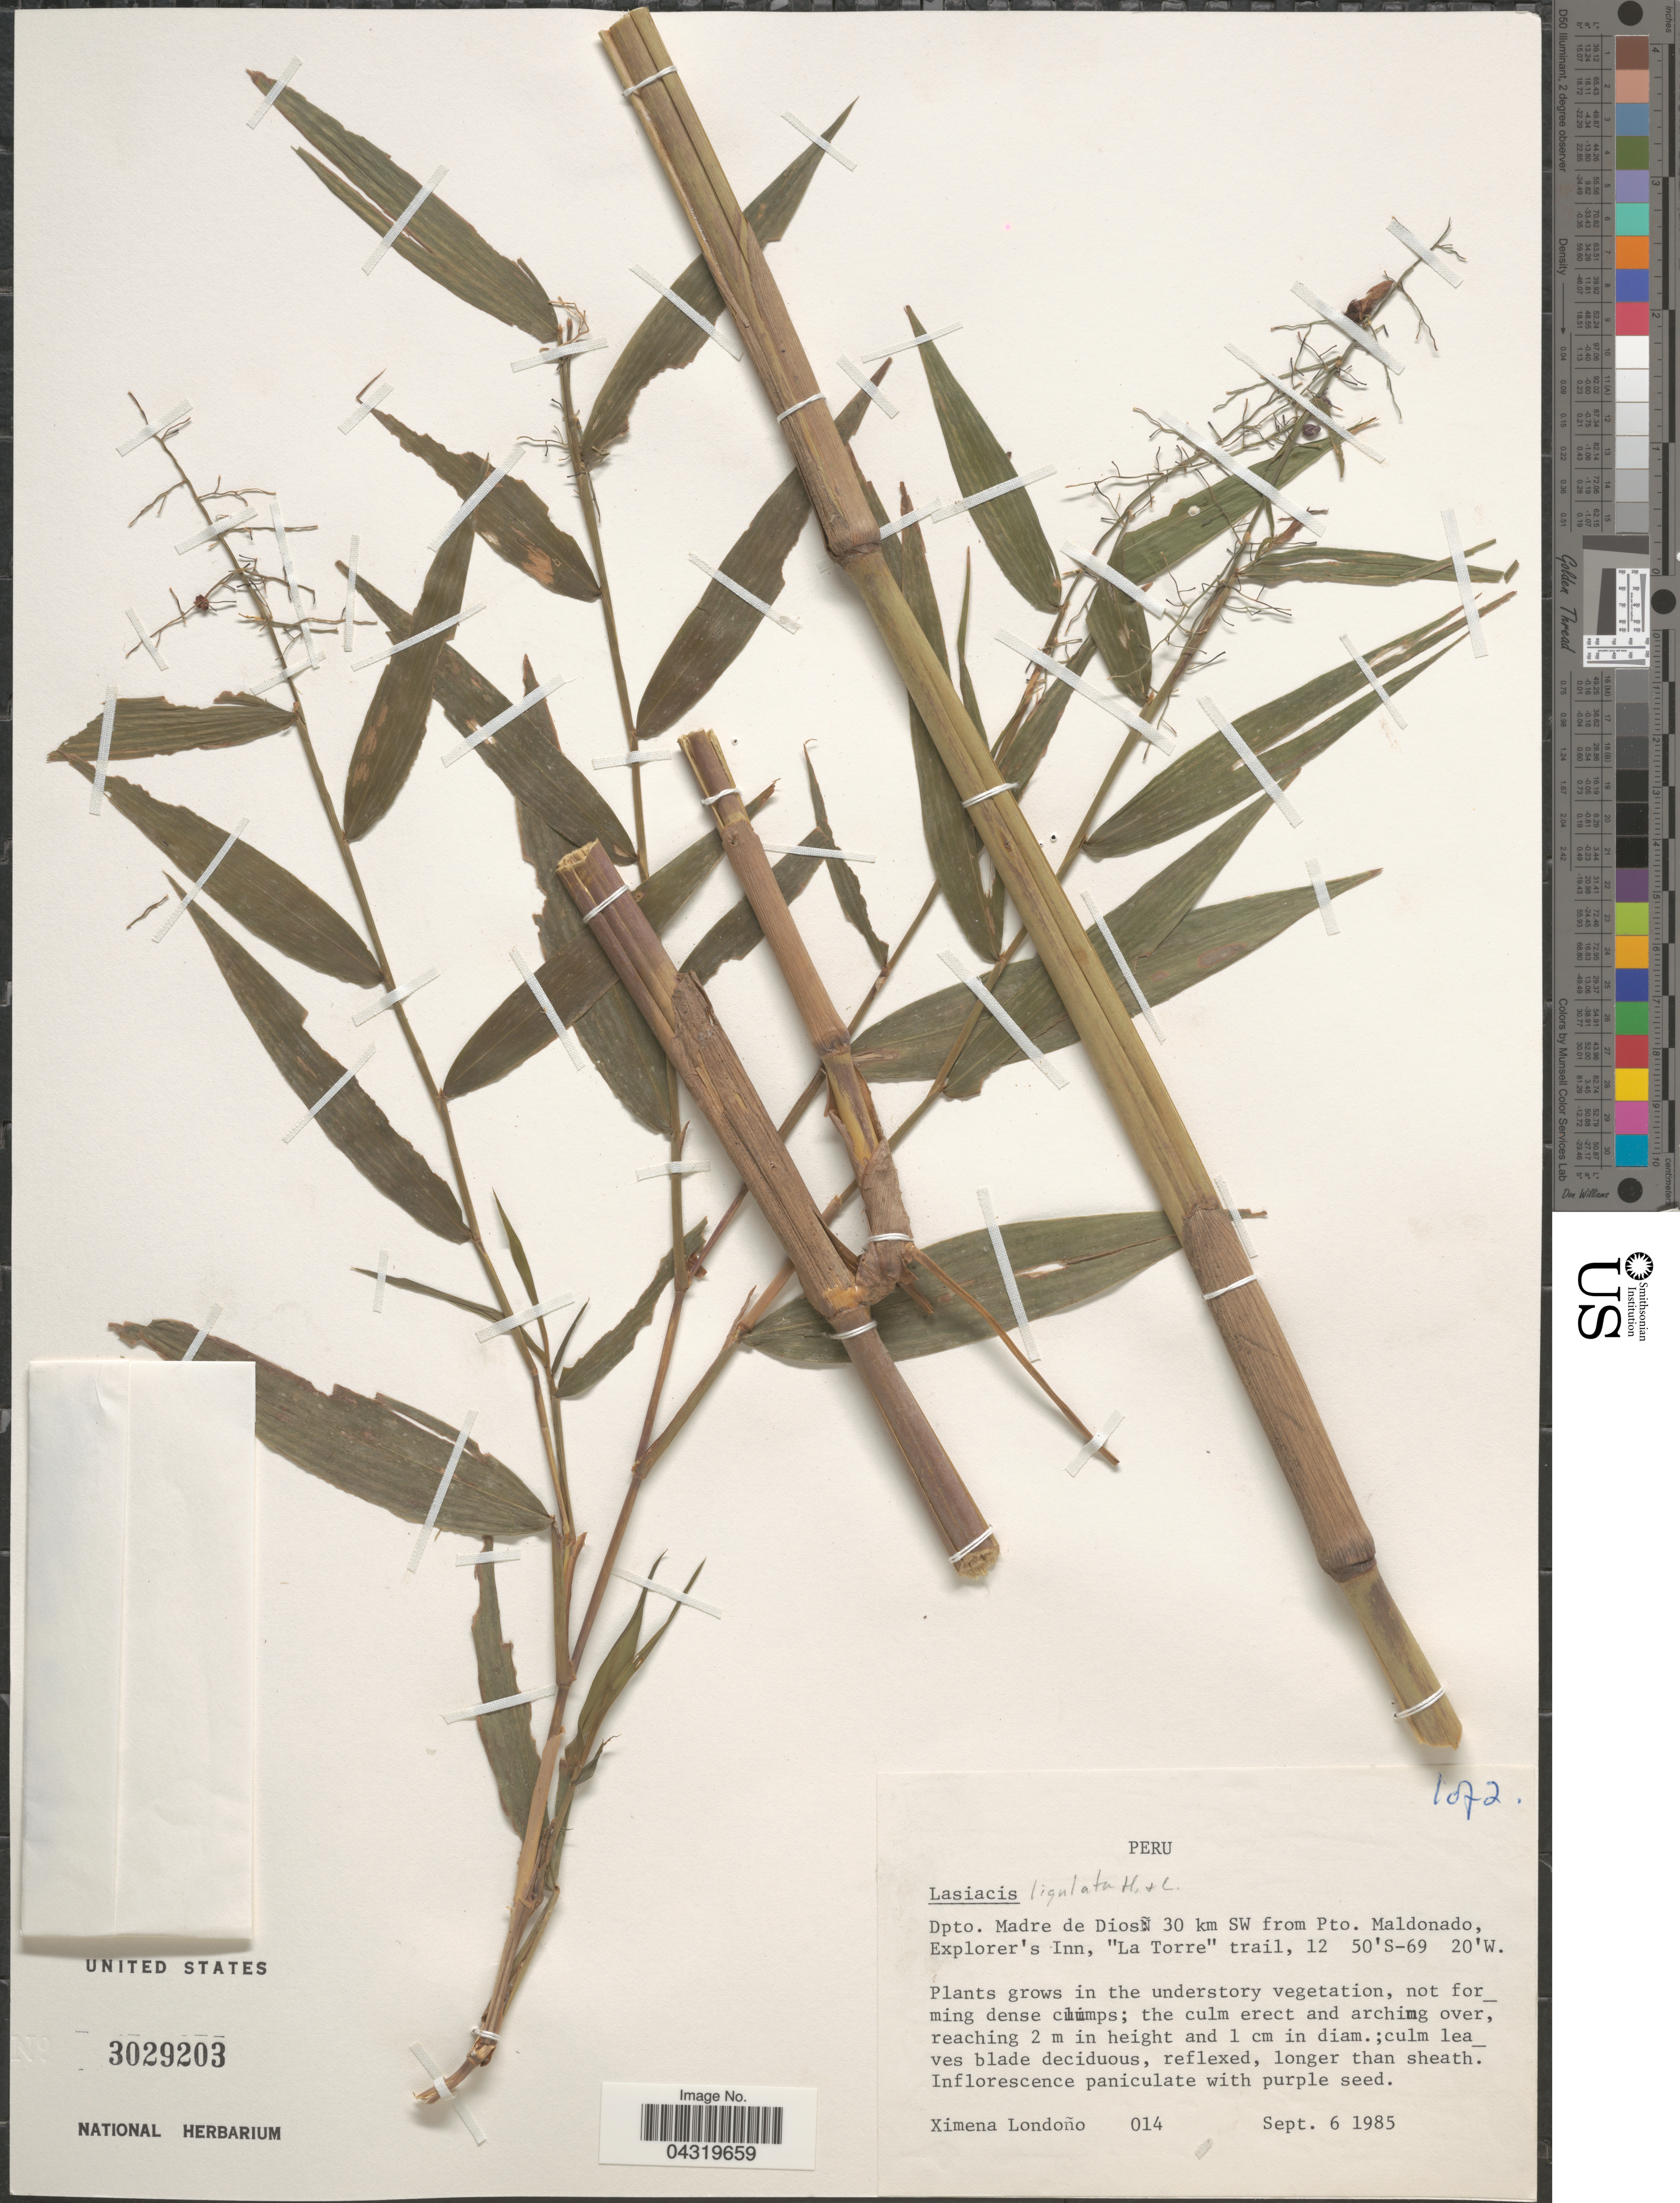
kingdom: Plantae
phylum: Tracheophyta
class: Liliopsida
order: Poales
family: Poaceae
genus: Lasiacis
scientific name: Lasiacis ligulata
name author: Hitchc. & Chase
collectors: X. Londoño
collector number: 014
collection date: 1985-09-06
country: Peru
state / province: Madre de Dios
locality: Dpto. Madre de Dios, 30 km SW from Pto. Maldonado, Explorer's Inn, "La Torre" trail.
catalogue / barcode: US 3029203